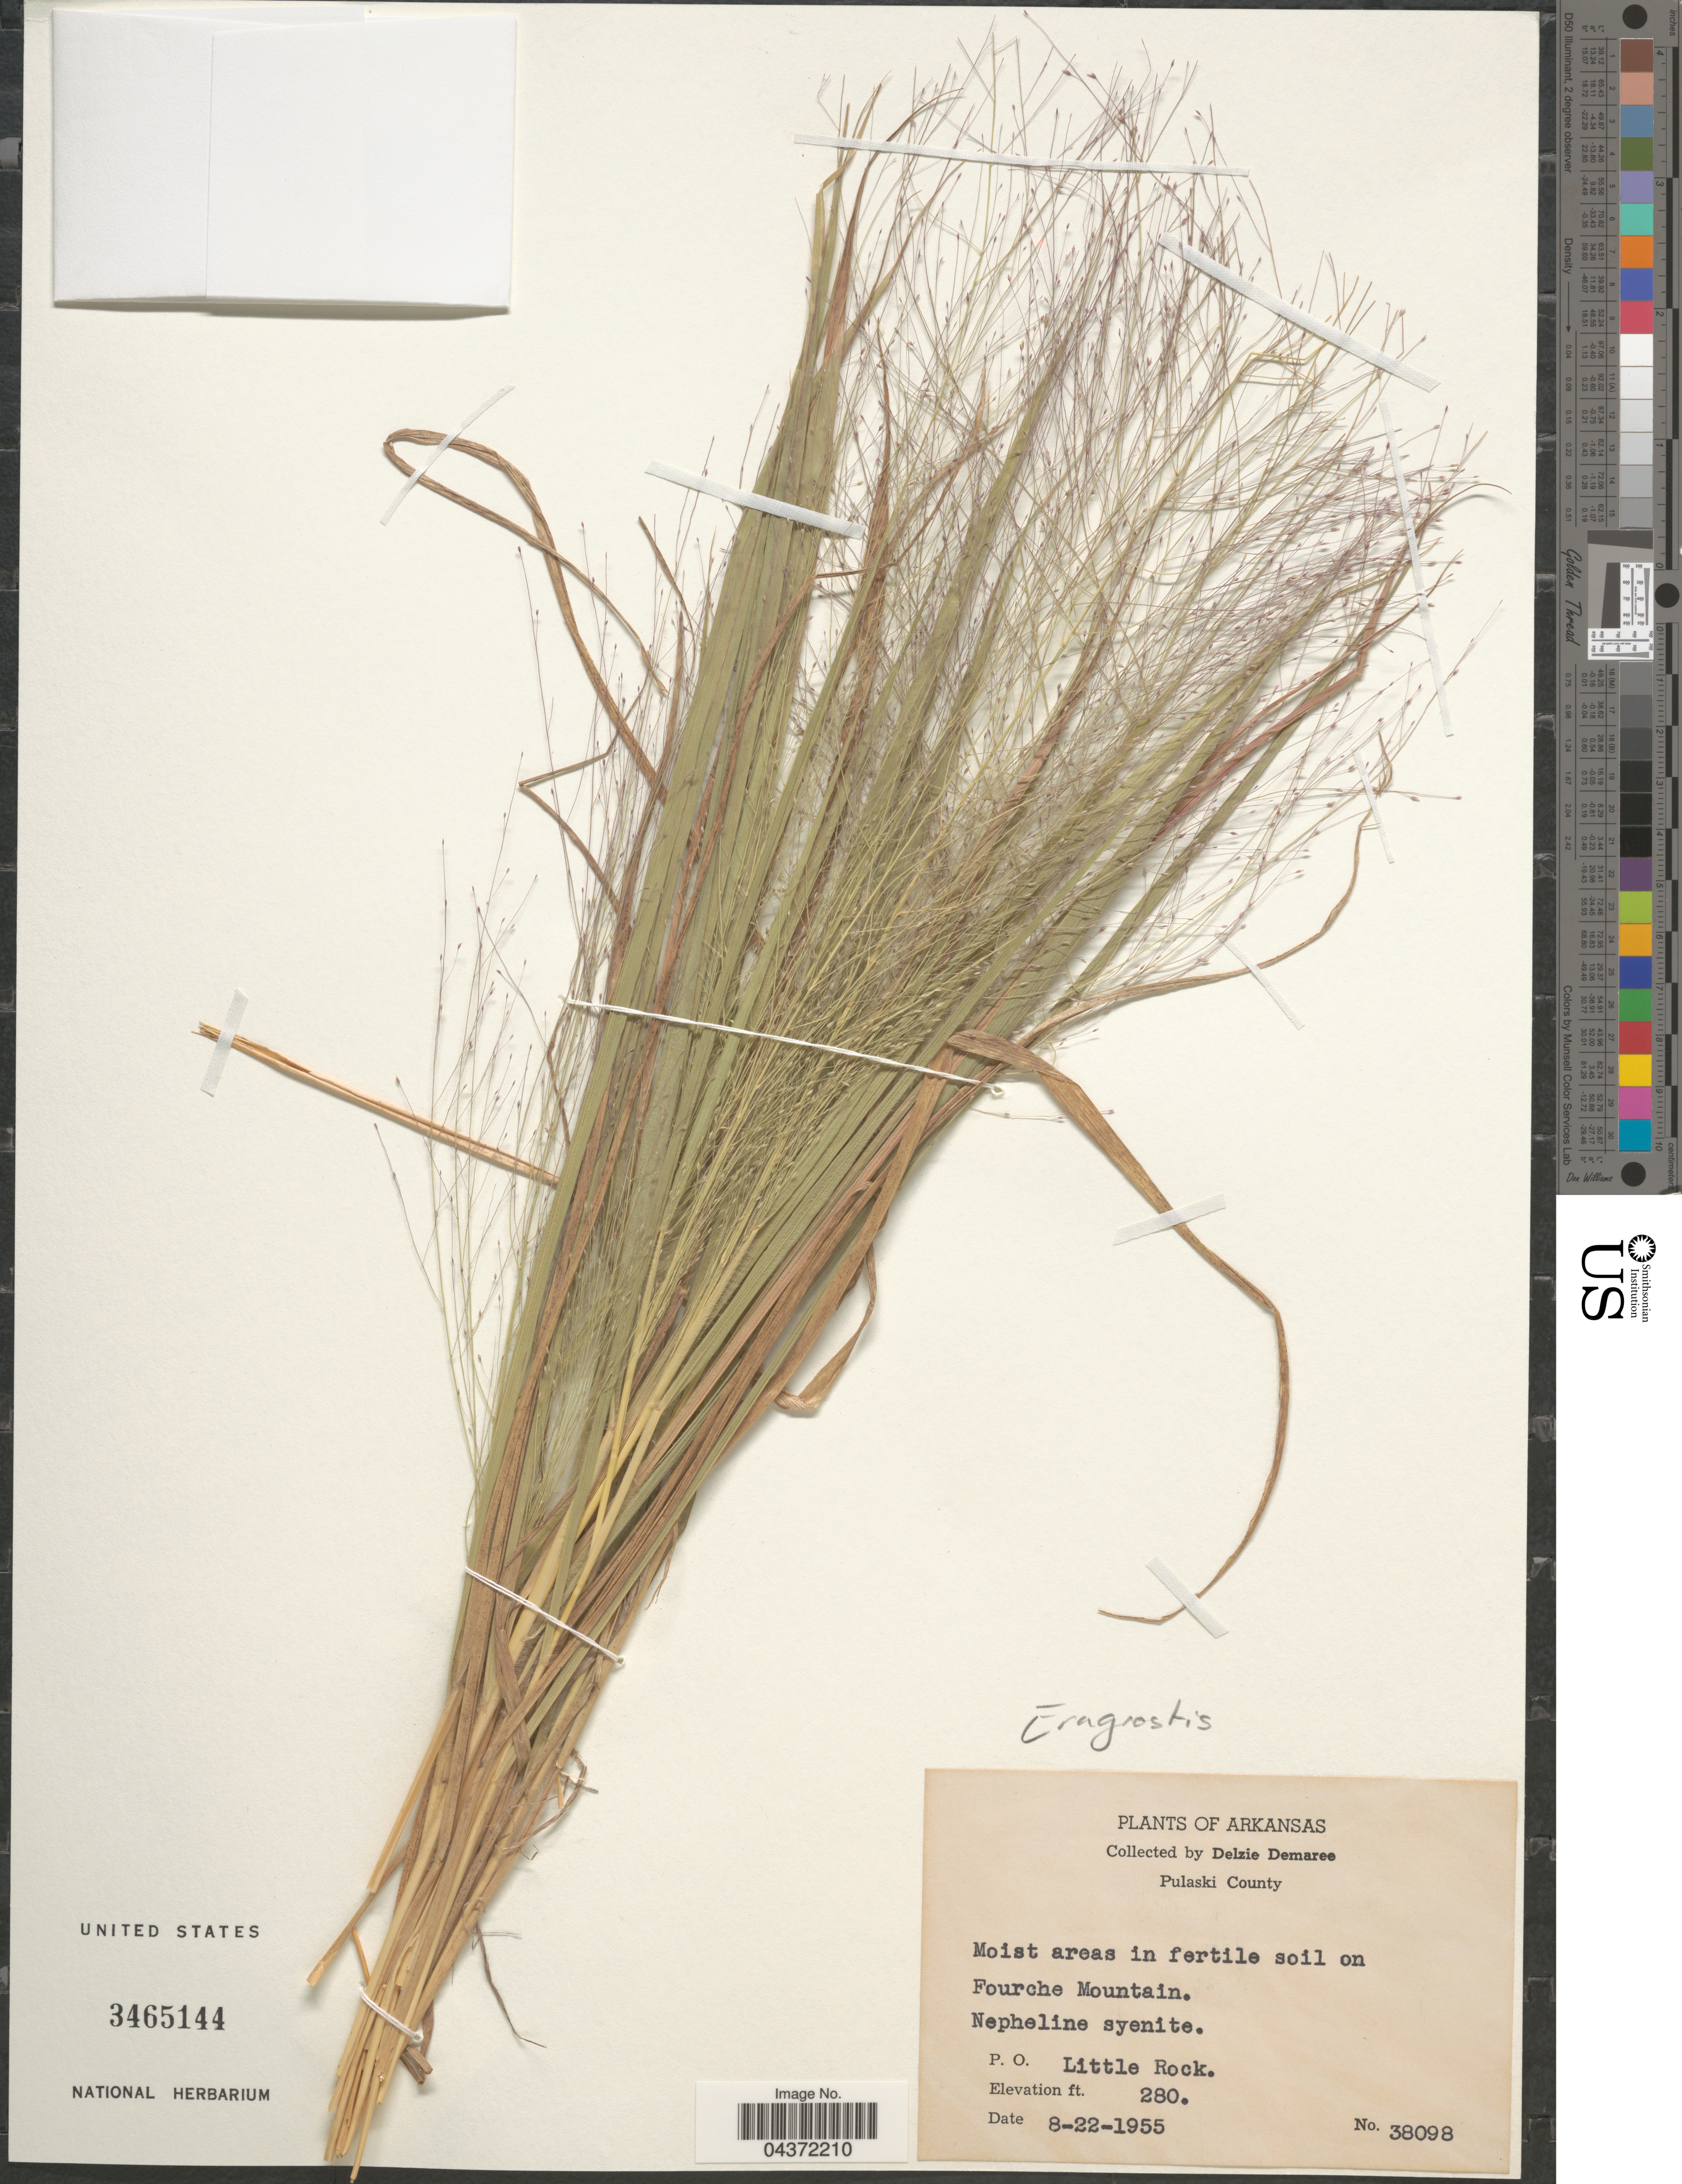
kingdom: Plantae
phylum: Tracheophyta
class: Liliopsida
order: Poales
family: Poaceae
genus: Eragrostis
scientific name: Eragrostis sp.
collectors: D. Demaree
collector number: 38098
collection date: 1955-08-22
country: United States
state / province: Arkansas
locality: Pulaski County. Fourche Mountain. Nepheline syenite. P.O. Little Rock.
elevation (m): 85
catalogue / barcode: US 3465144